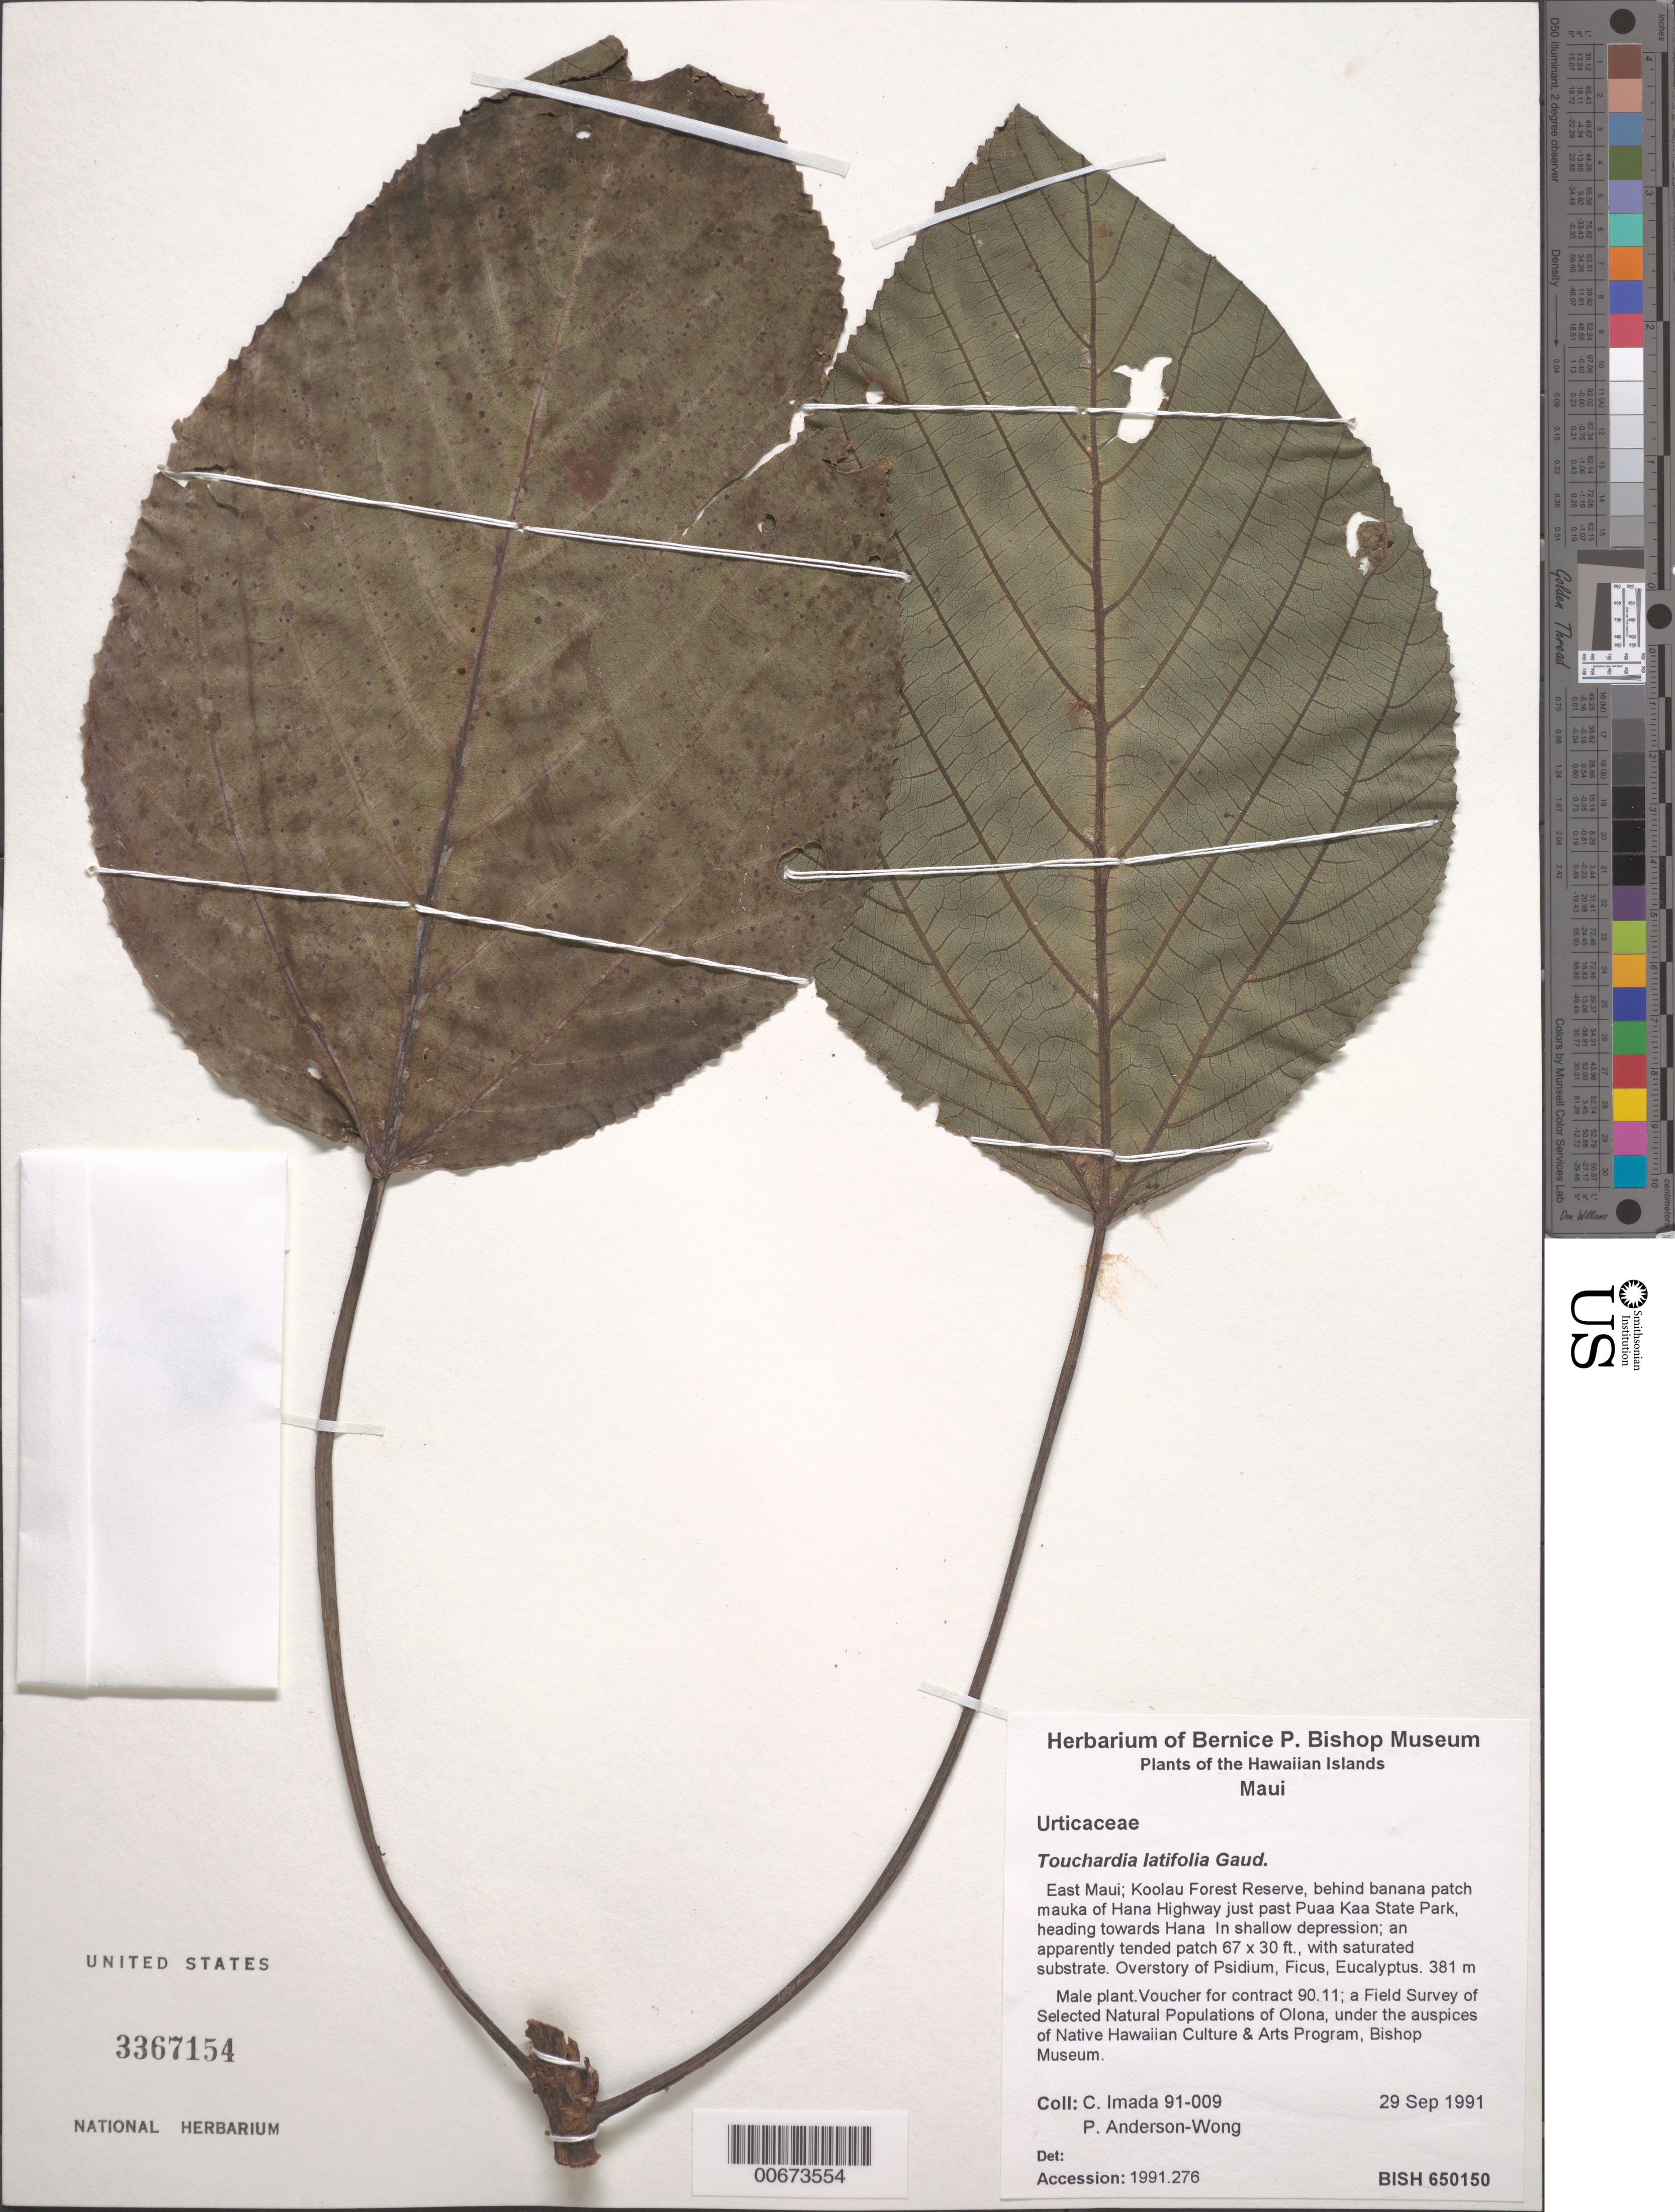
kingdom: Plantae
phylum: Tracheophyta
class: Magnoliopsida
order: Rosales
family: Urticaceae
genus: Touchardia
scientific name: Touchardia latifolia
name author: Gaudich.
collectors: C. Imada & P. Anderson-Wong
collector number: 91-009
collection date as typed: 29 Sep 1991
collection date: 1991-09-29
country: United States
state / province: Hawaii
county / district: Maui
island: Maui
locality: East Maui, Ko'olau Forest Reserve, Hana Highway just past Pua'a Ka'a State Park, heading towards Hana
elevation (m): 381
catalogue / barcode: US 3367154